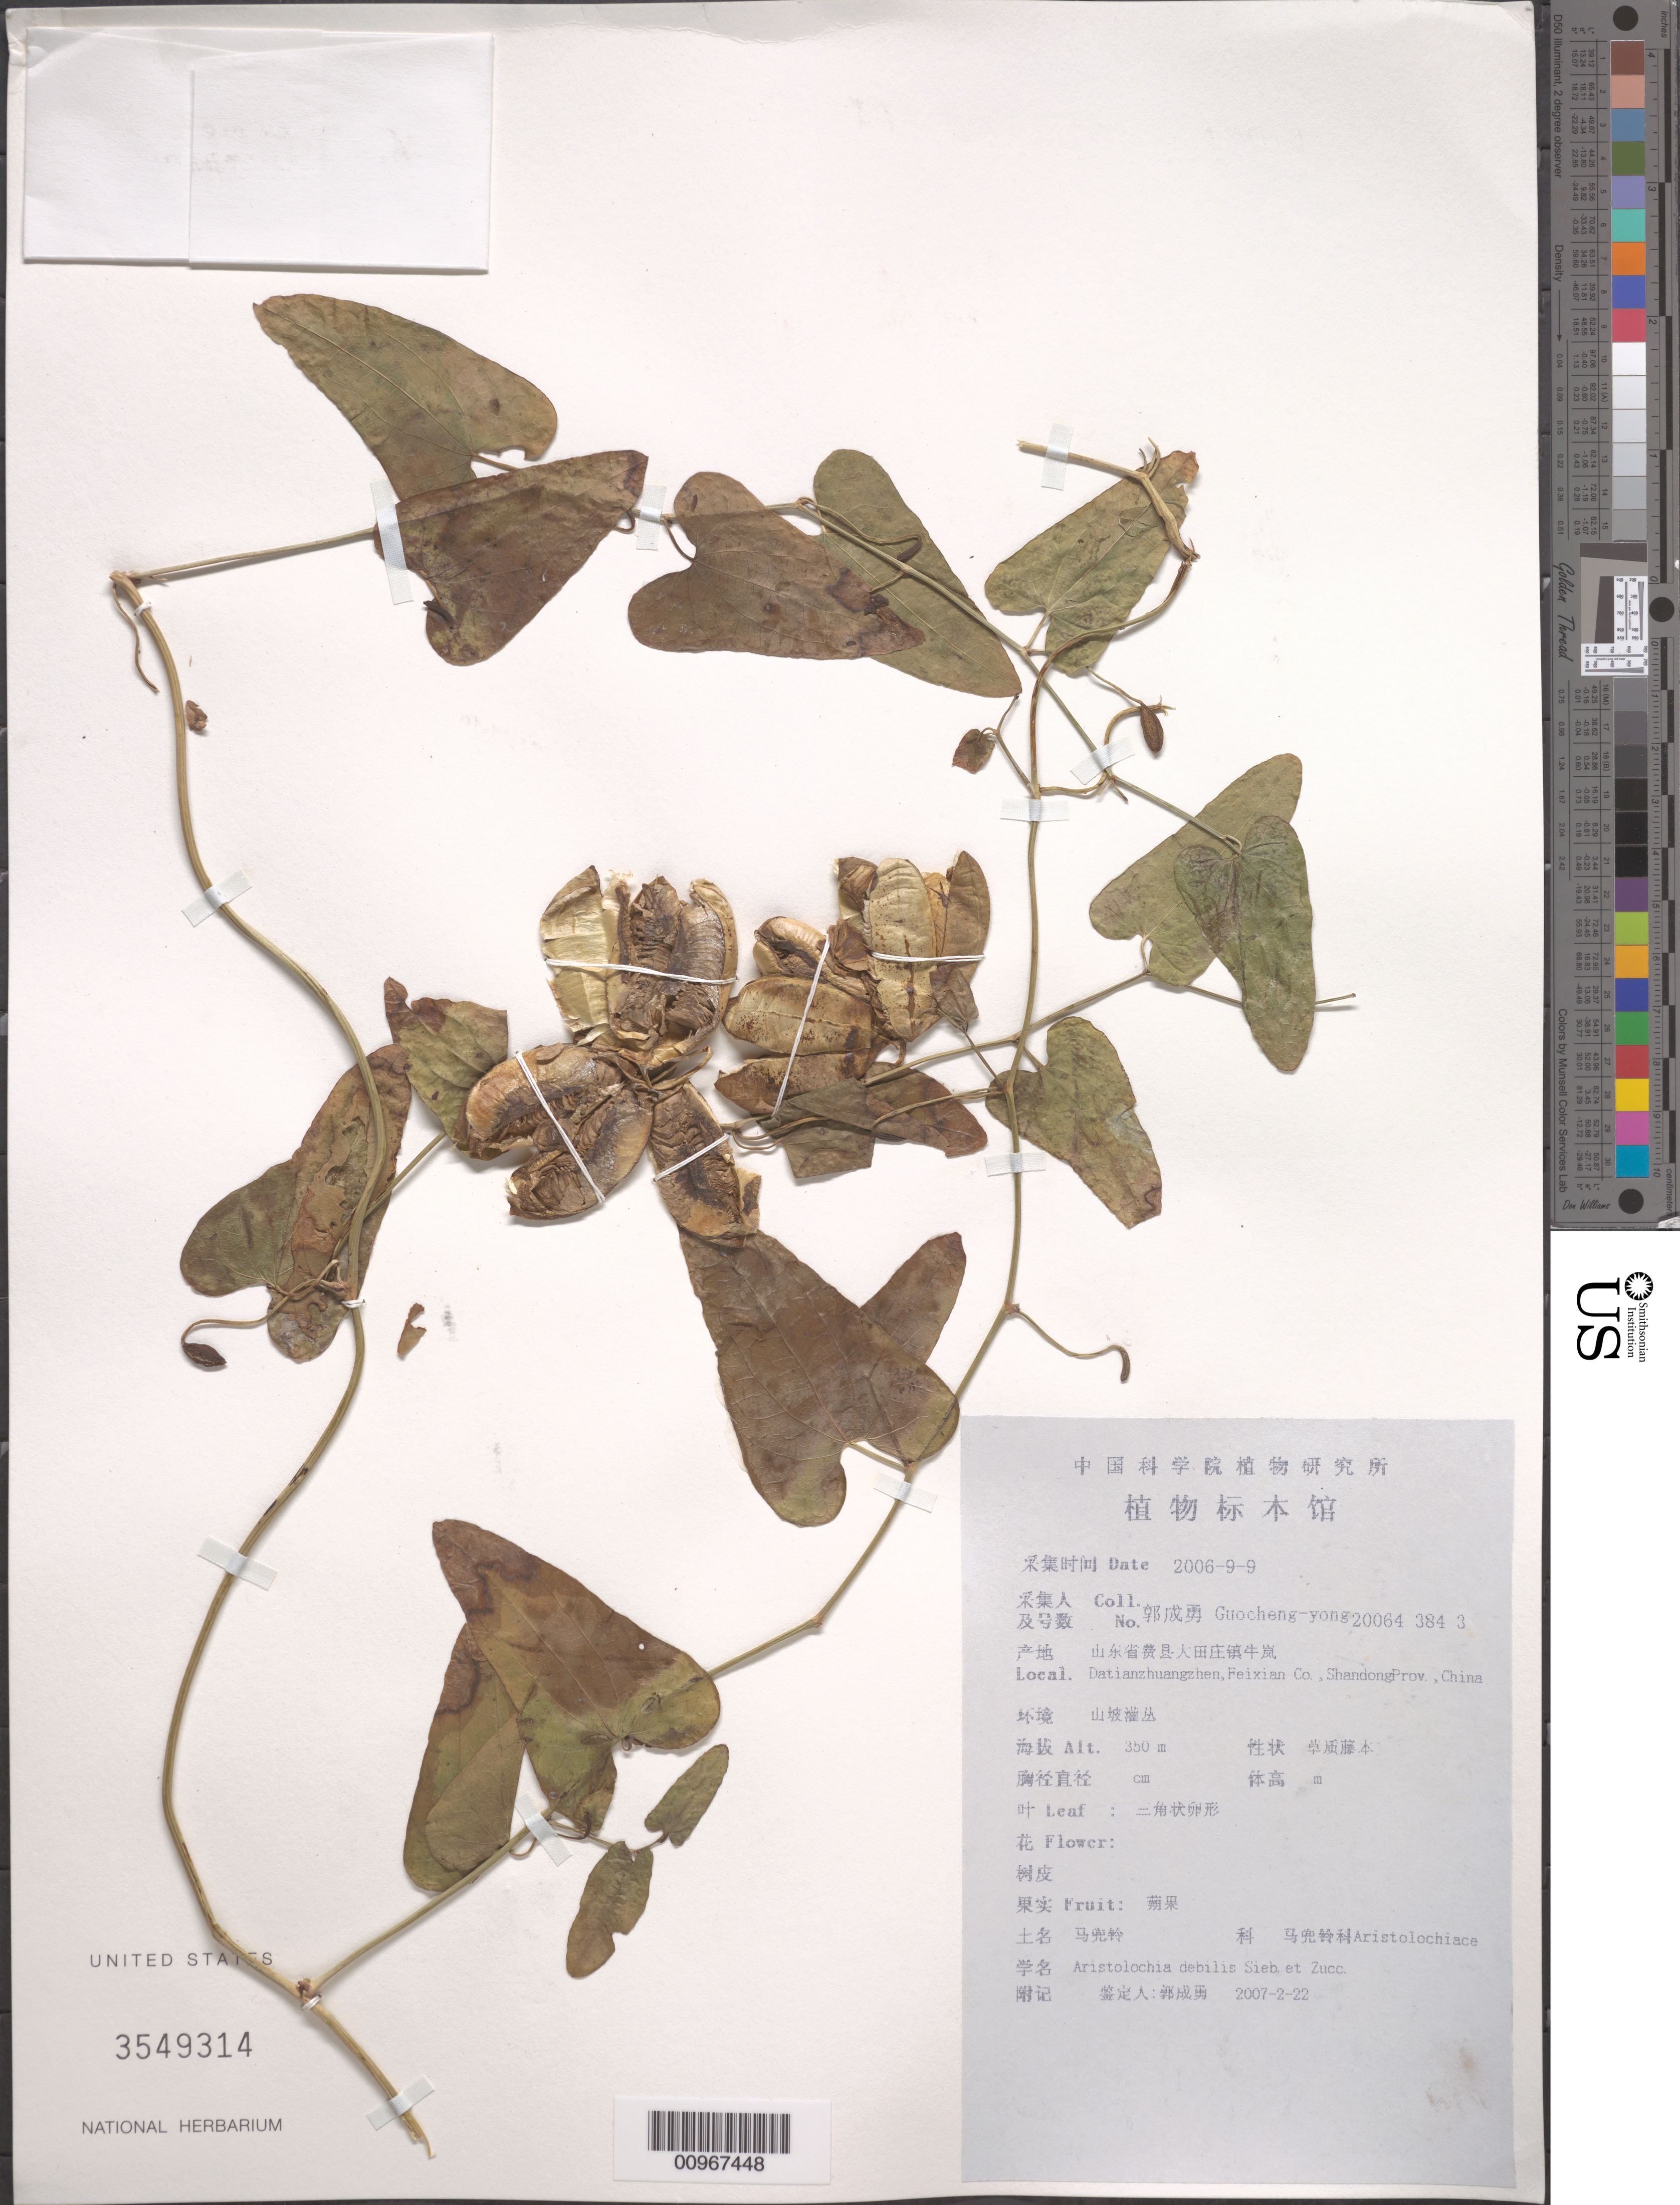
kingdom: Plantae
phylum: Tracheophyta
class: Magnoliopsida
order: Piperales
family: Aristolochiaceae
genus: Aristolochia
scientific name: Aristolochia debilis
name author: Siebold & Zucc.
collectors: Guo cheng-yong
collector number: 20064-384-3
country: China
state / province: Shandong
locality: Datianzhuangzhen, Feixian Co.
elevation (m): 350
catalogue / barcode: US 3549314